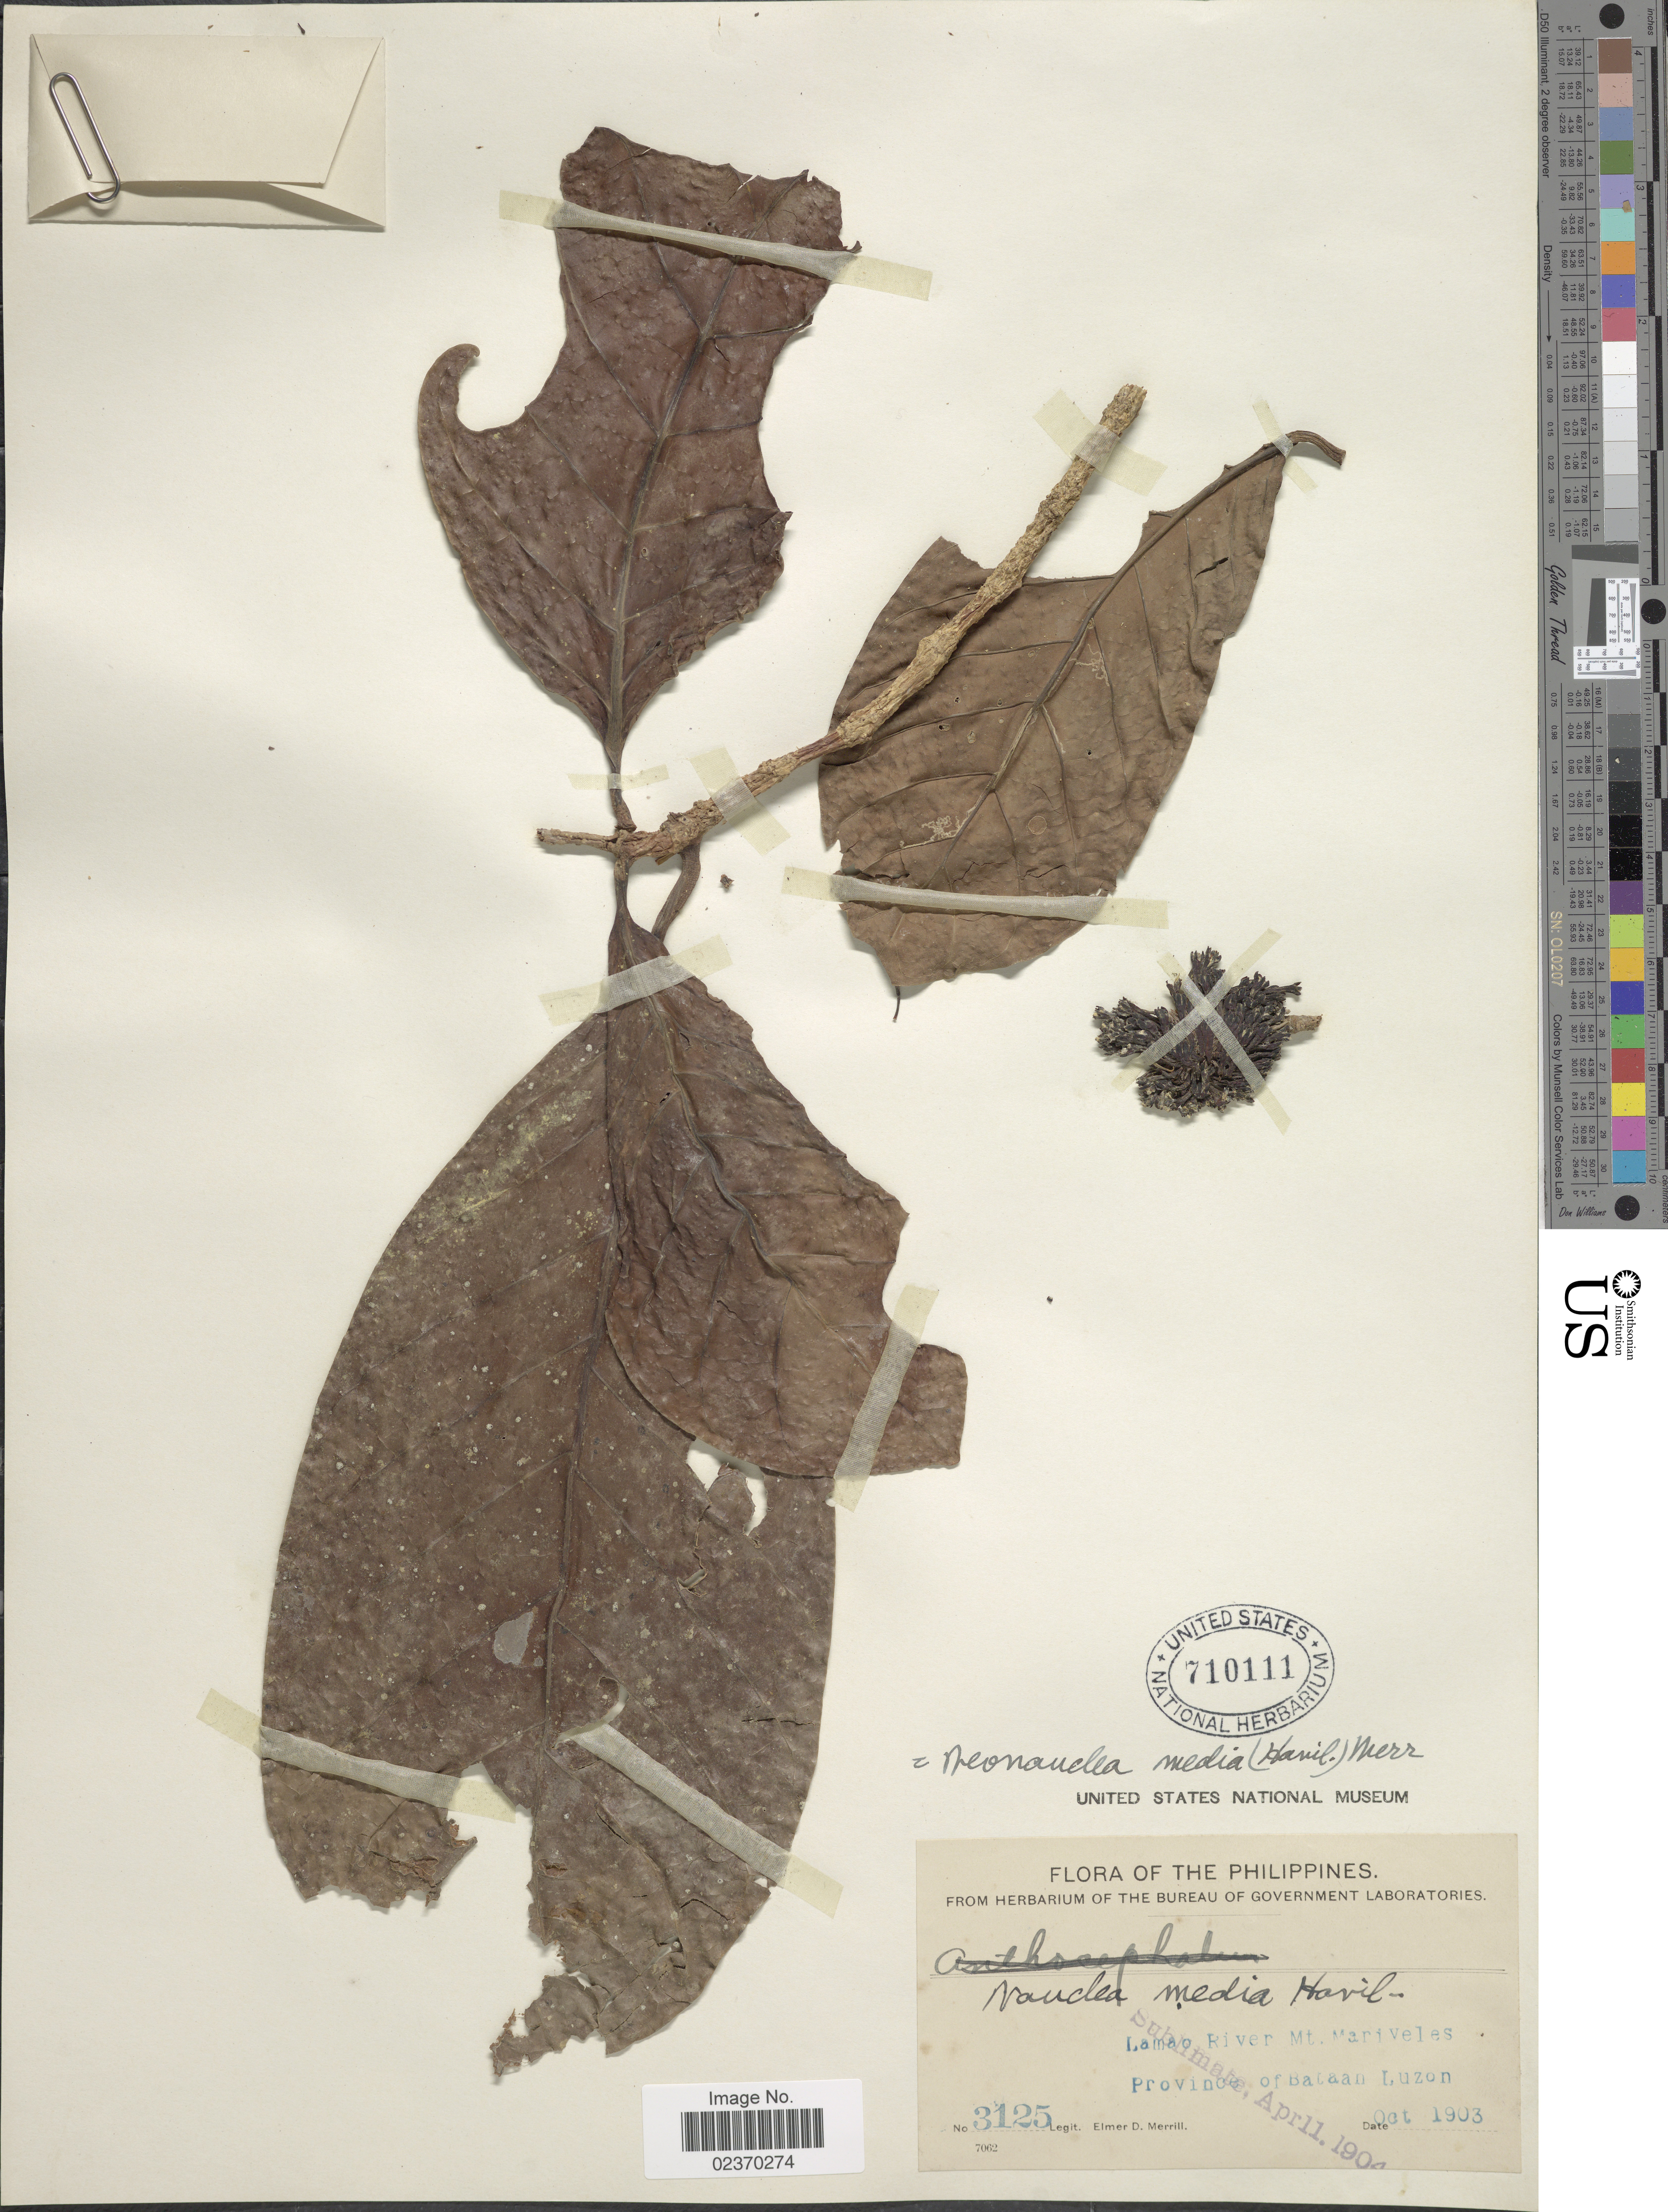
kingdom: Plantae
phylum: Tracheophyta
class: Magnoliopsida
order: Gentianales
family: Rubiaceae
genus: Neonauclea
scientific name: Neonauclea media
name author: (Havil.) Merr.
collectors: E. D. Merrill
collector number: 3125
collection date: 1903-10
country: Philippines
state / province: Cagayan Valley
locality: Lamao River Mt Mariveles, Province of Bataan, Luzon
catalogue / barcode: US 710111